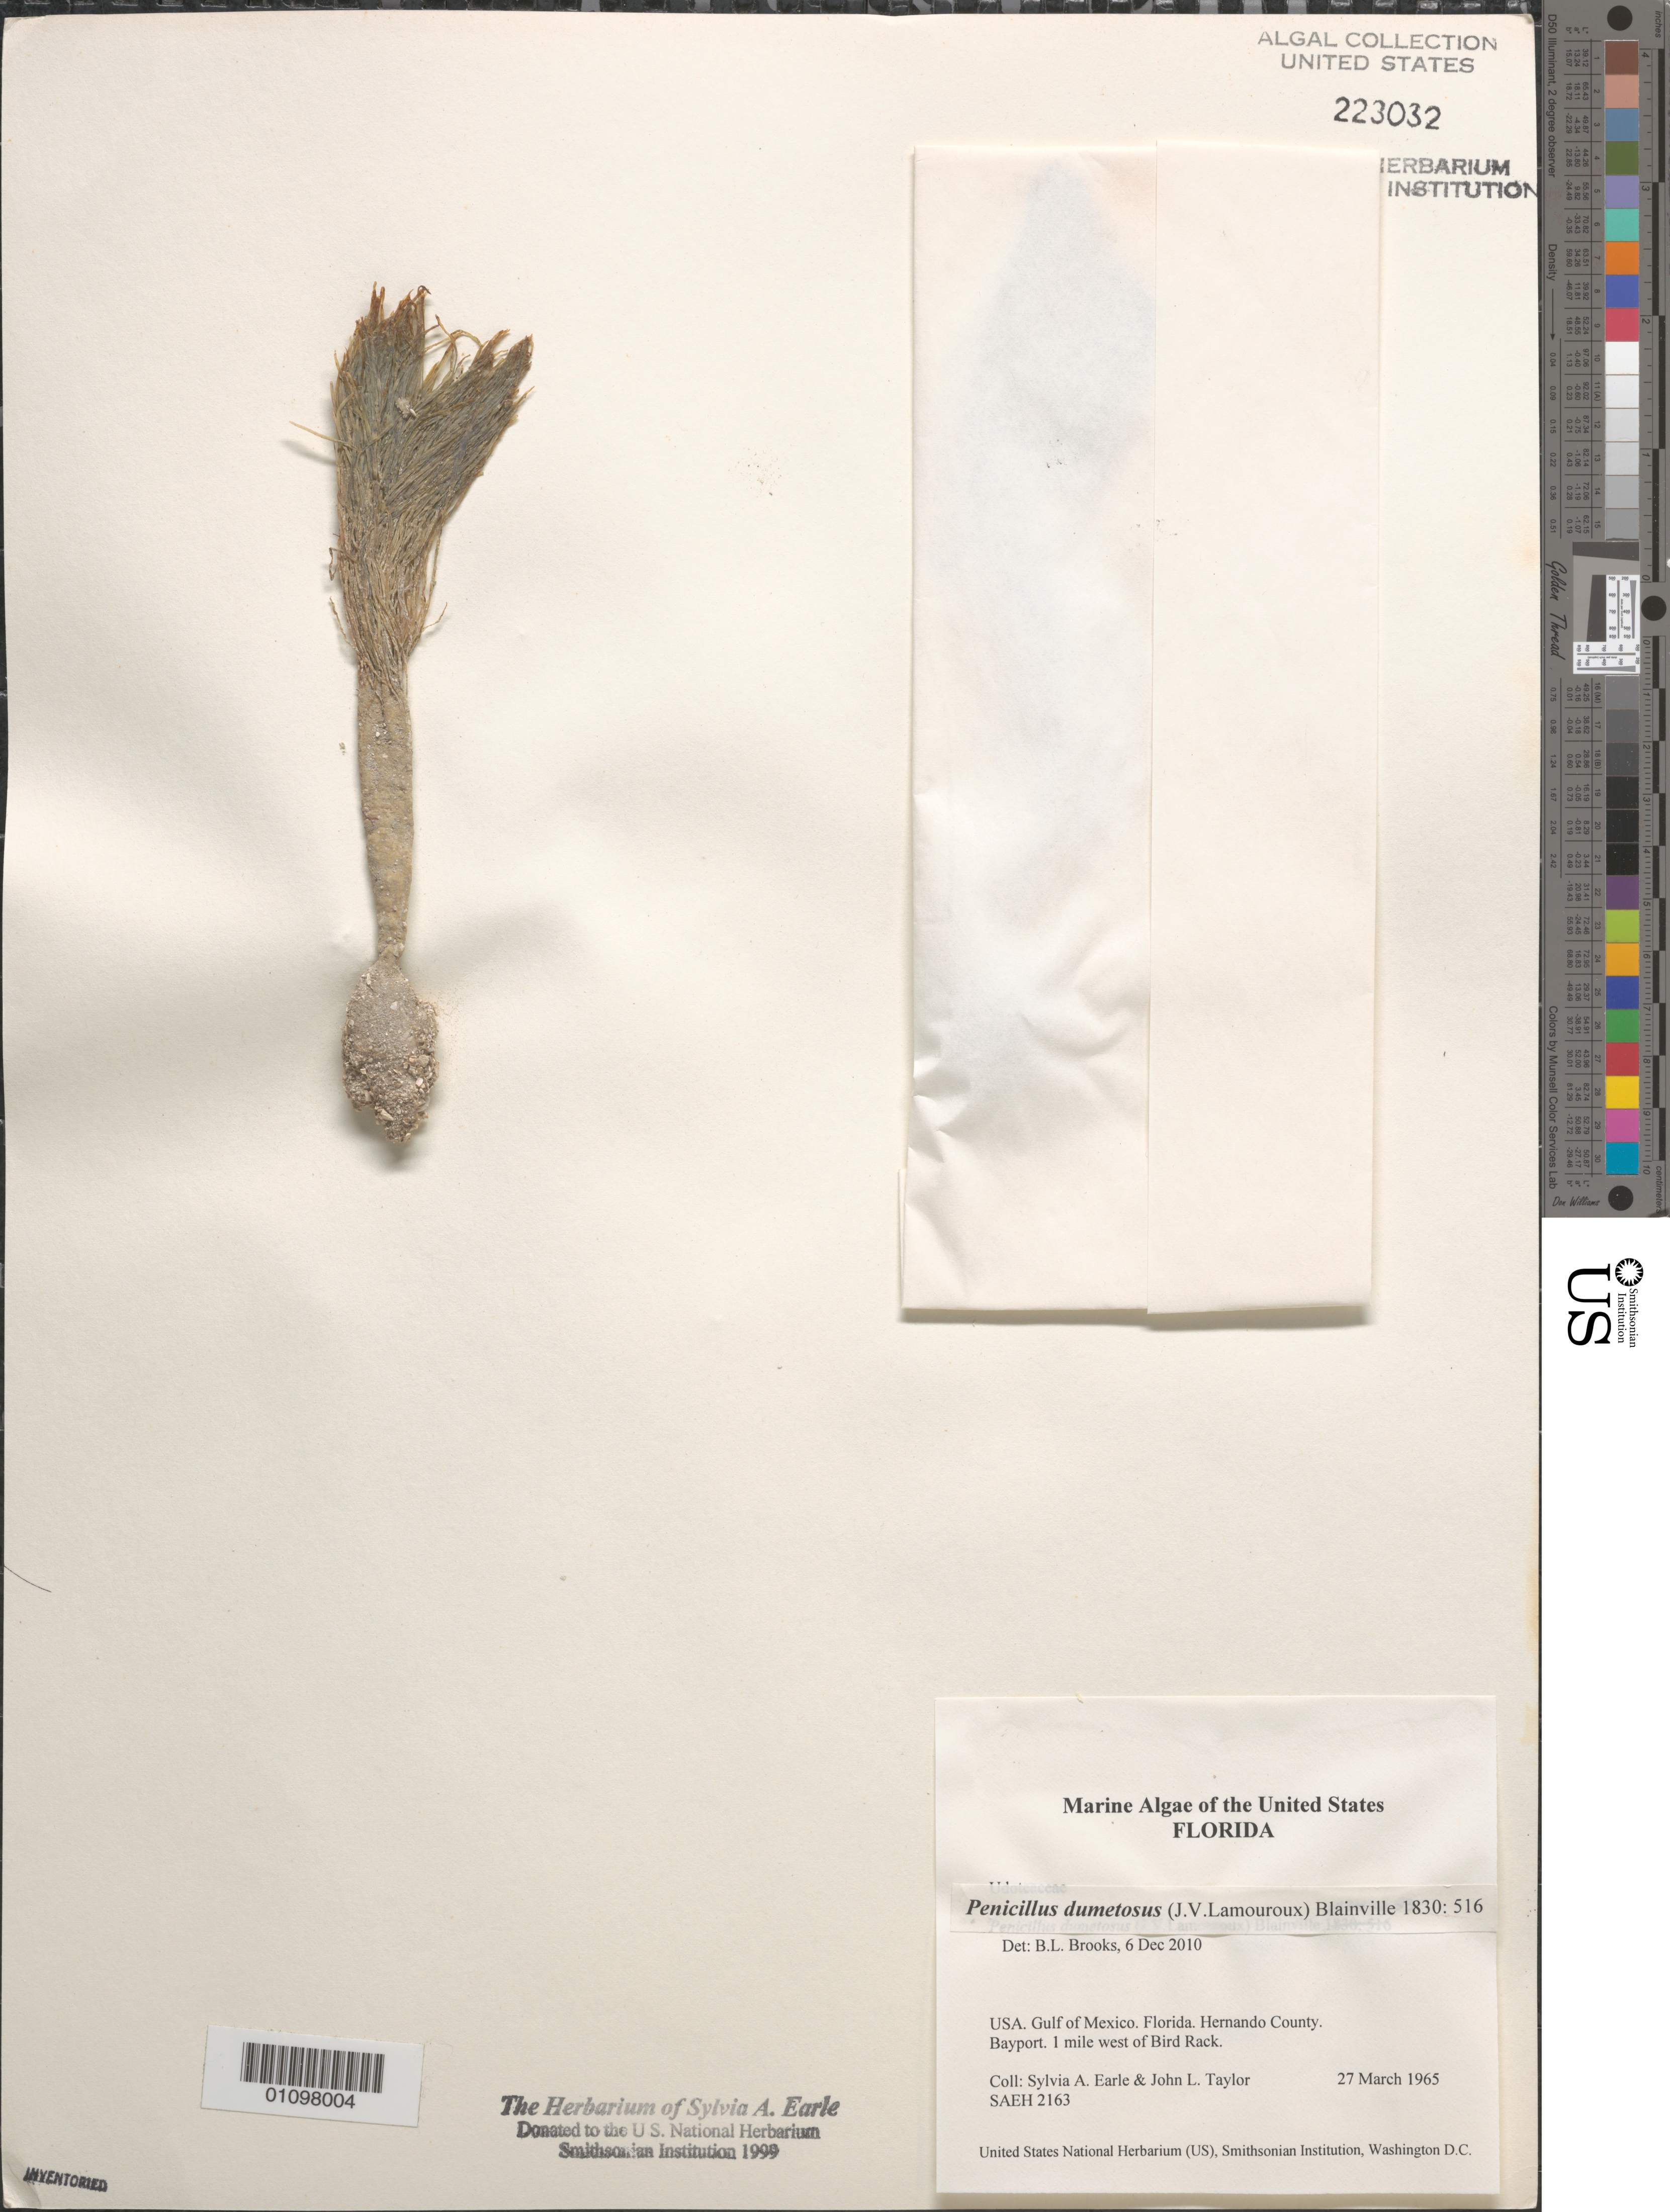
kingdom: Plantae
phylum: Chlorophyta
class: Ulvophyceae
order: Bryopsidales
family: Udoteaceae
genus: Penicillus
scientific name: Penicillus dumetosus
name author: (J.V.Lamouroux) Blainville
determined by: Brooks, B. L., (BOT), Smithsonian Institution - National Museum of Natural History (UNITED STATES)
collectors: S. A. Earle & J. L. Taylor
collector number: SAEH 2163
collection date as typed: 27 Mar 1965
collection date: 1965-03-27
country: United States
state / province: Florida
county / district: Hernando County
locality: Bayport, 1 mile west of bird rack, Gulf of Mexico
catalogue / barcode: US 223032